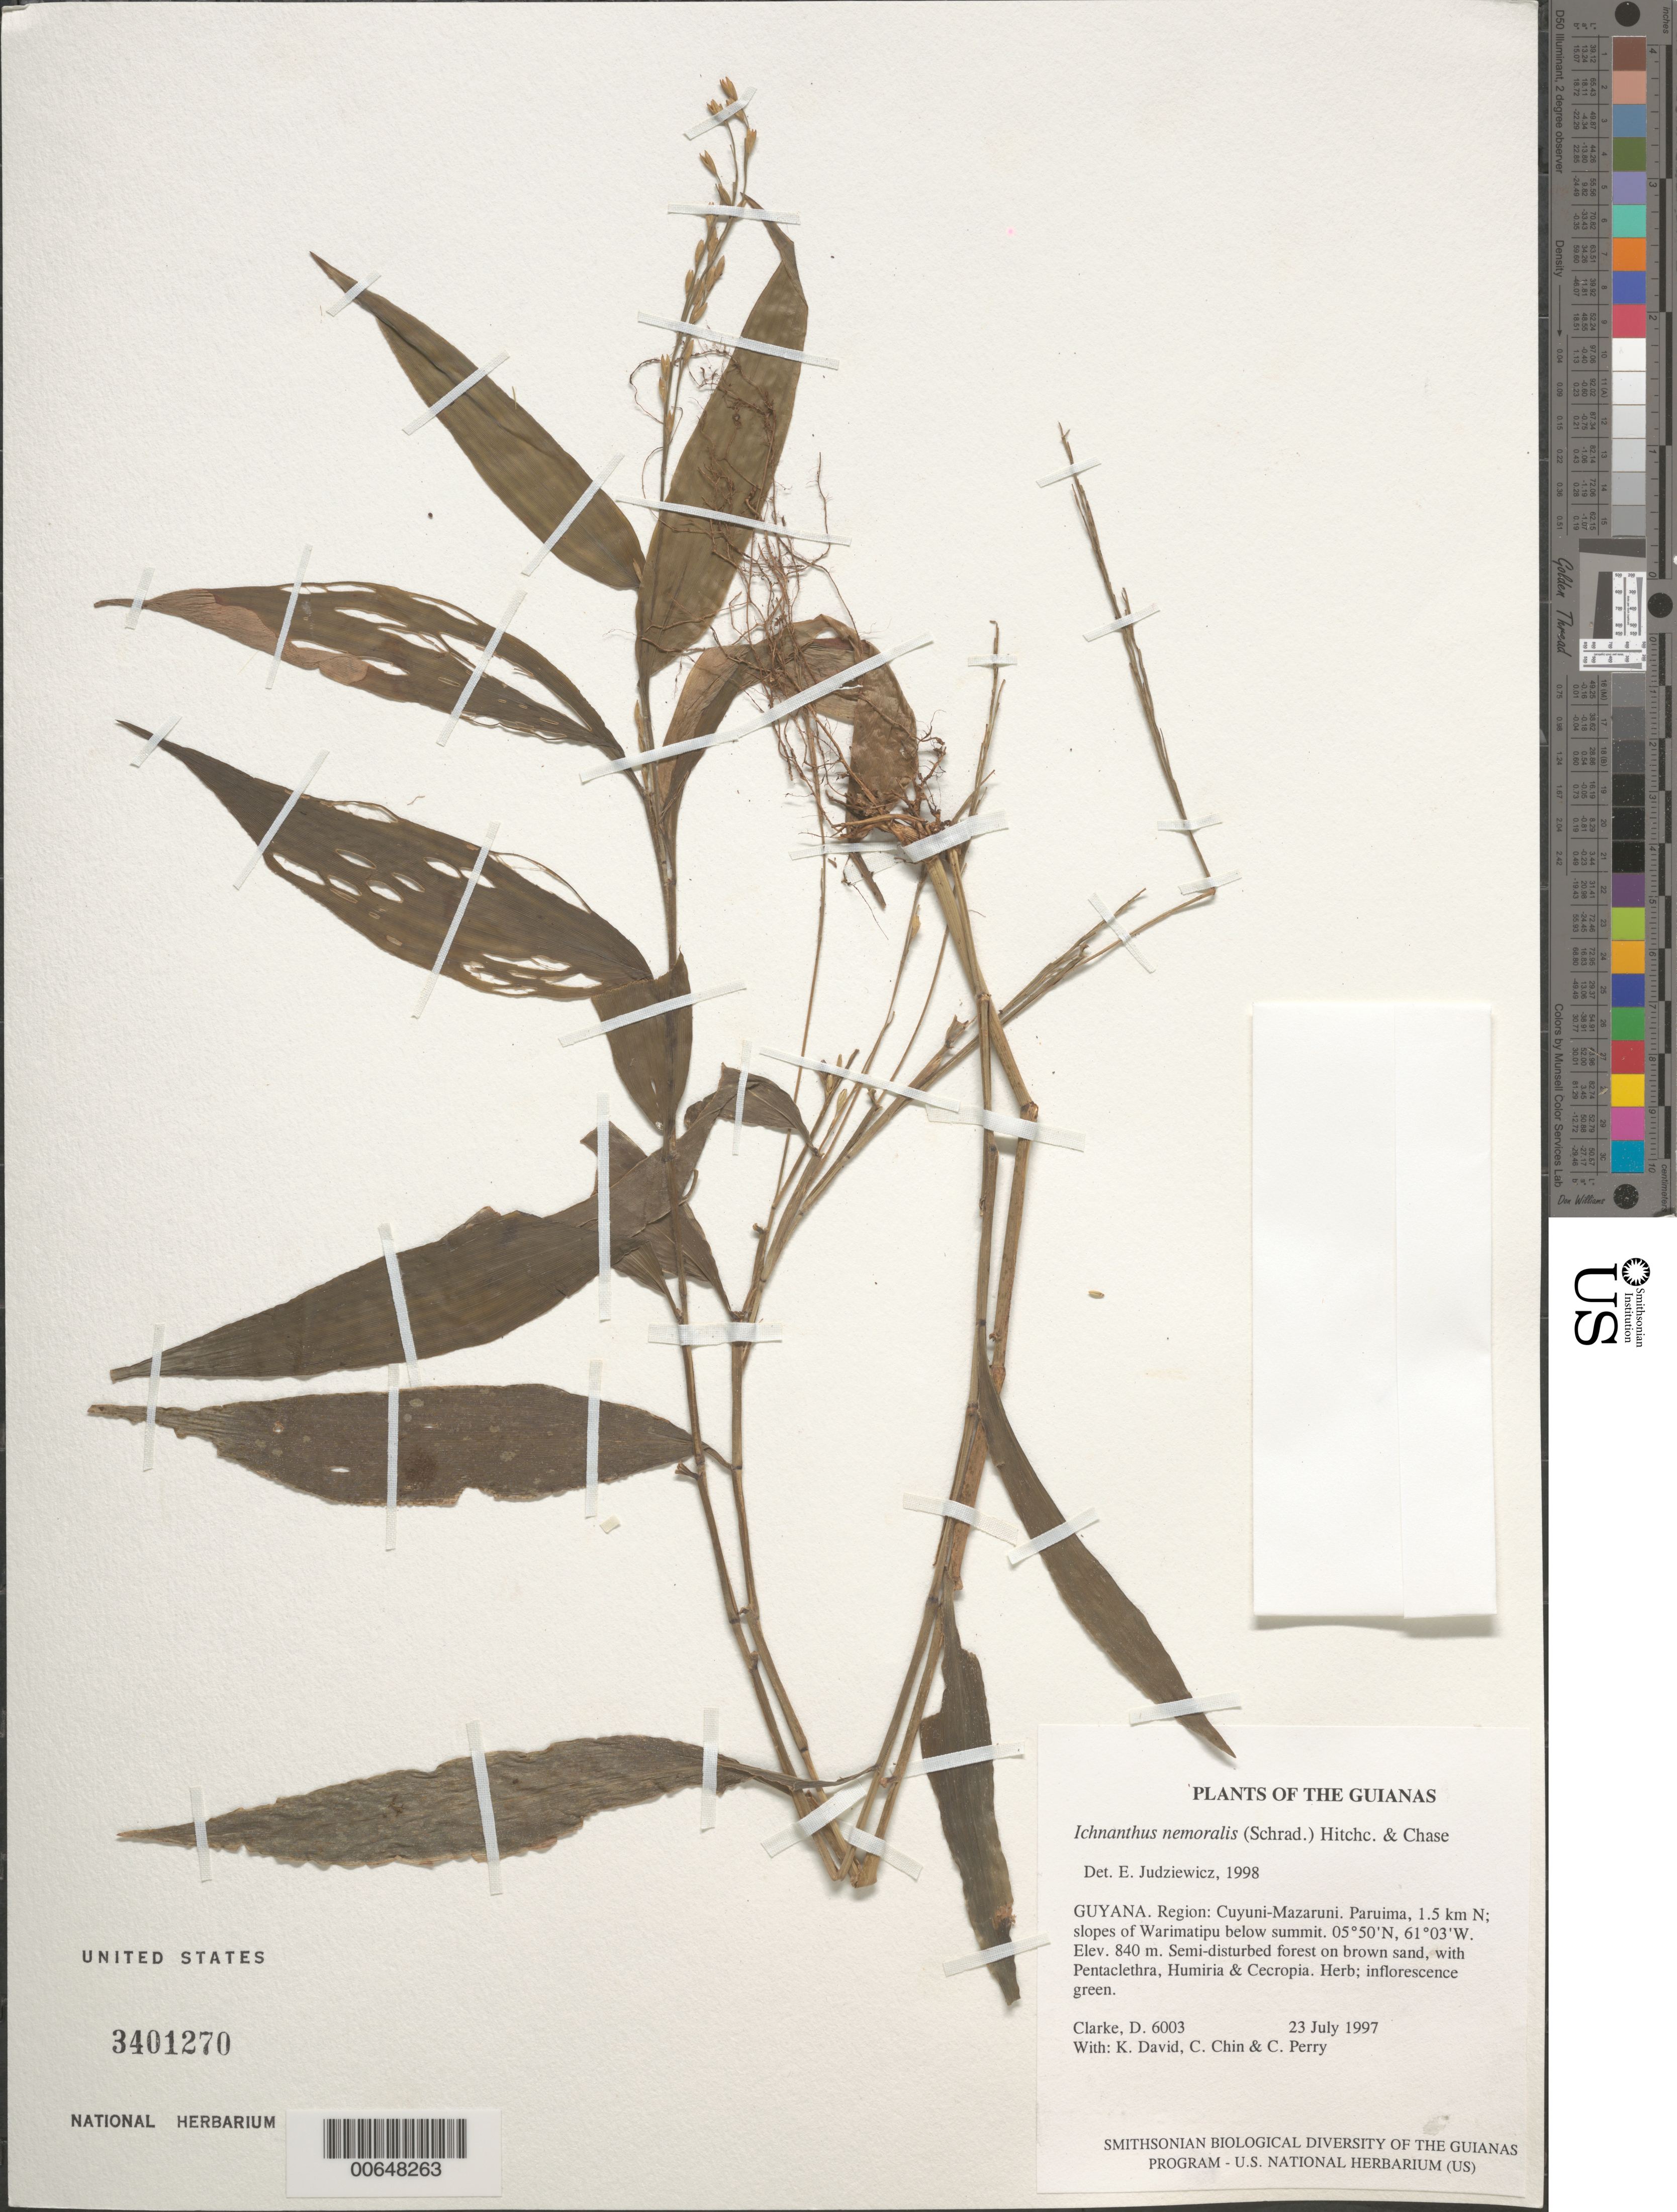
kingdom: Plantae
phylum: Tracheophyta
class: Liliopsida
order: Poales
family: Poaceae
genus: Ichnanthus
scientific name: Ichnanthus nemoralis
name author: (Schrad.) Hitchc. & Chase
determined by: Judziewicz, E. J.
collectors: H. D. Clarke, K. David, C. Chin & C. Perry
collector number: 6003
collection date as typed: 23 July 1997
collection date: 1997-07-23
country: Guyana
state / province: Cuyuni-Mazaruni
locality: Paruima, 1.5 km N; slopes of Warimatipu below summit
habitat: Semi-disturbed forest on brown sand, with Pentaclethra, Humiria & Cecropia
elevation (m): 840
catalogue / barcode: US 3401270